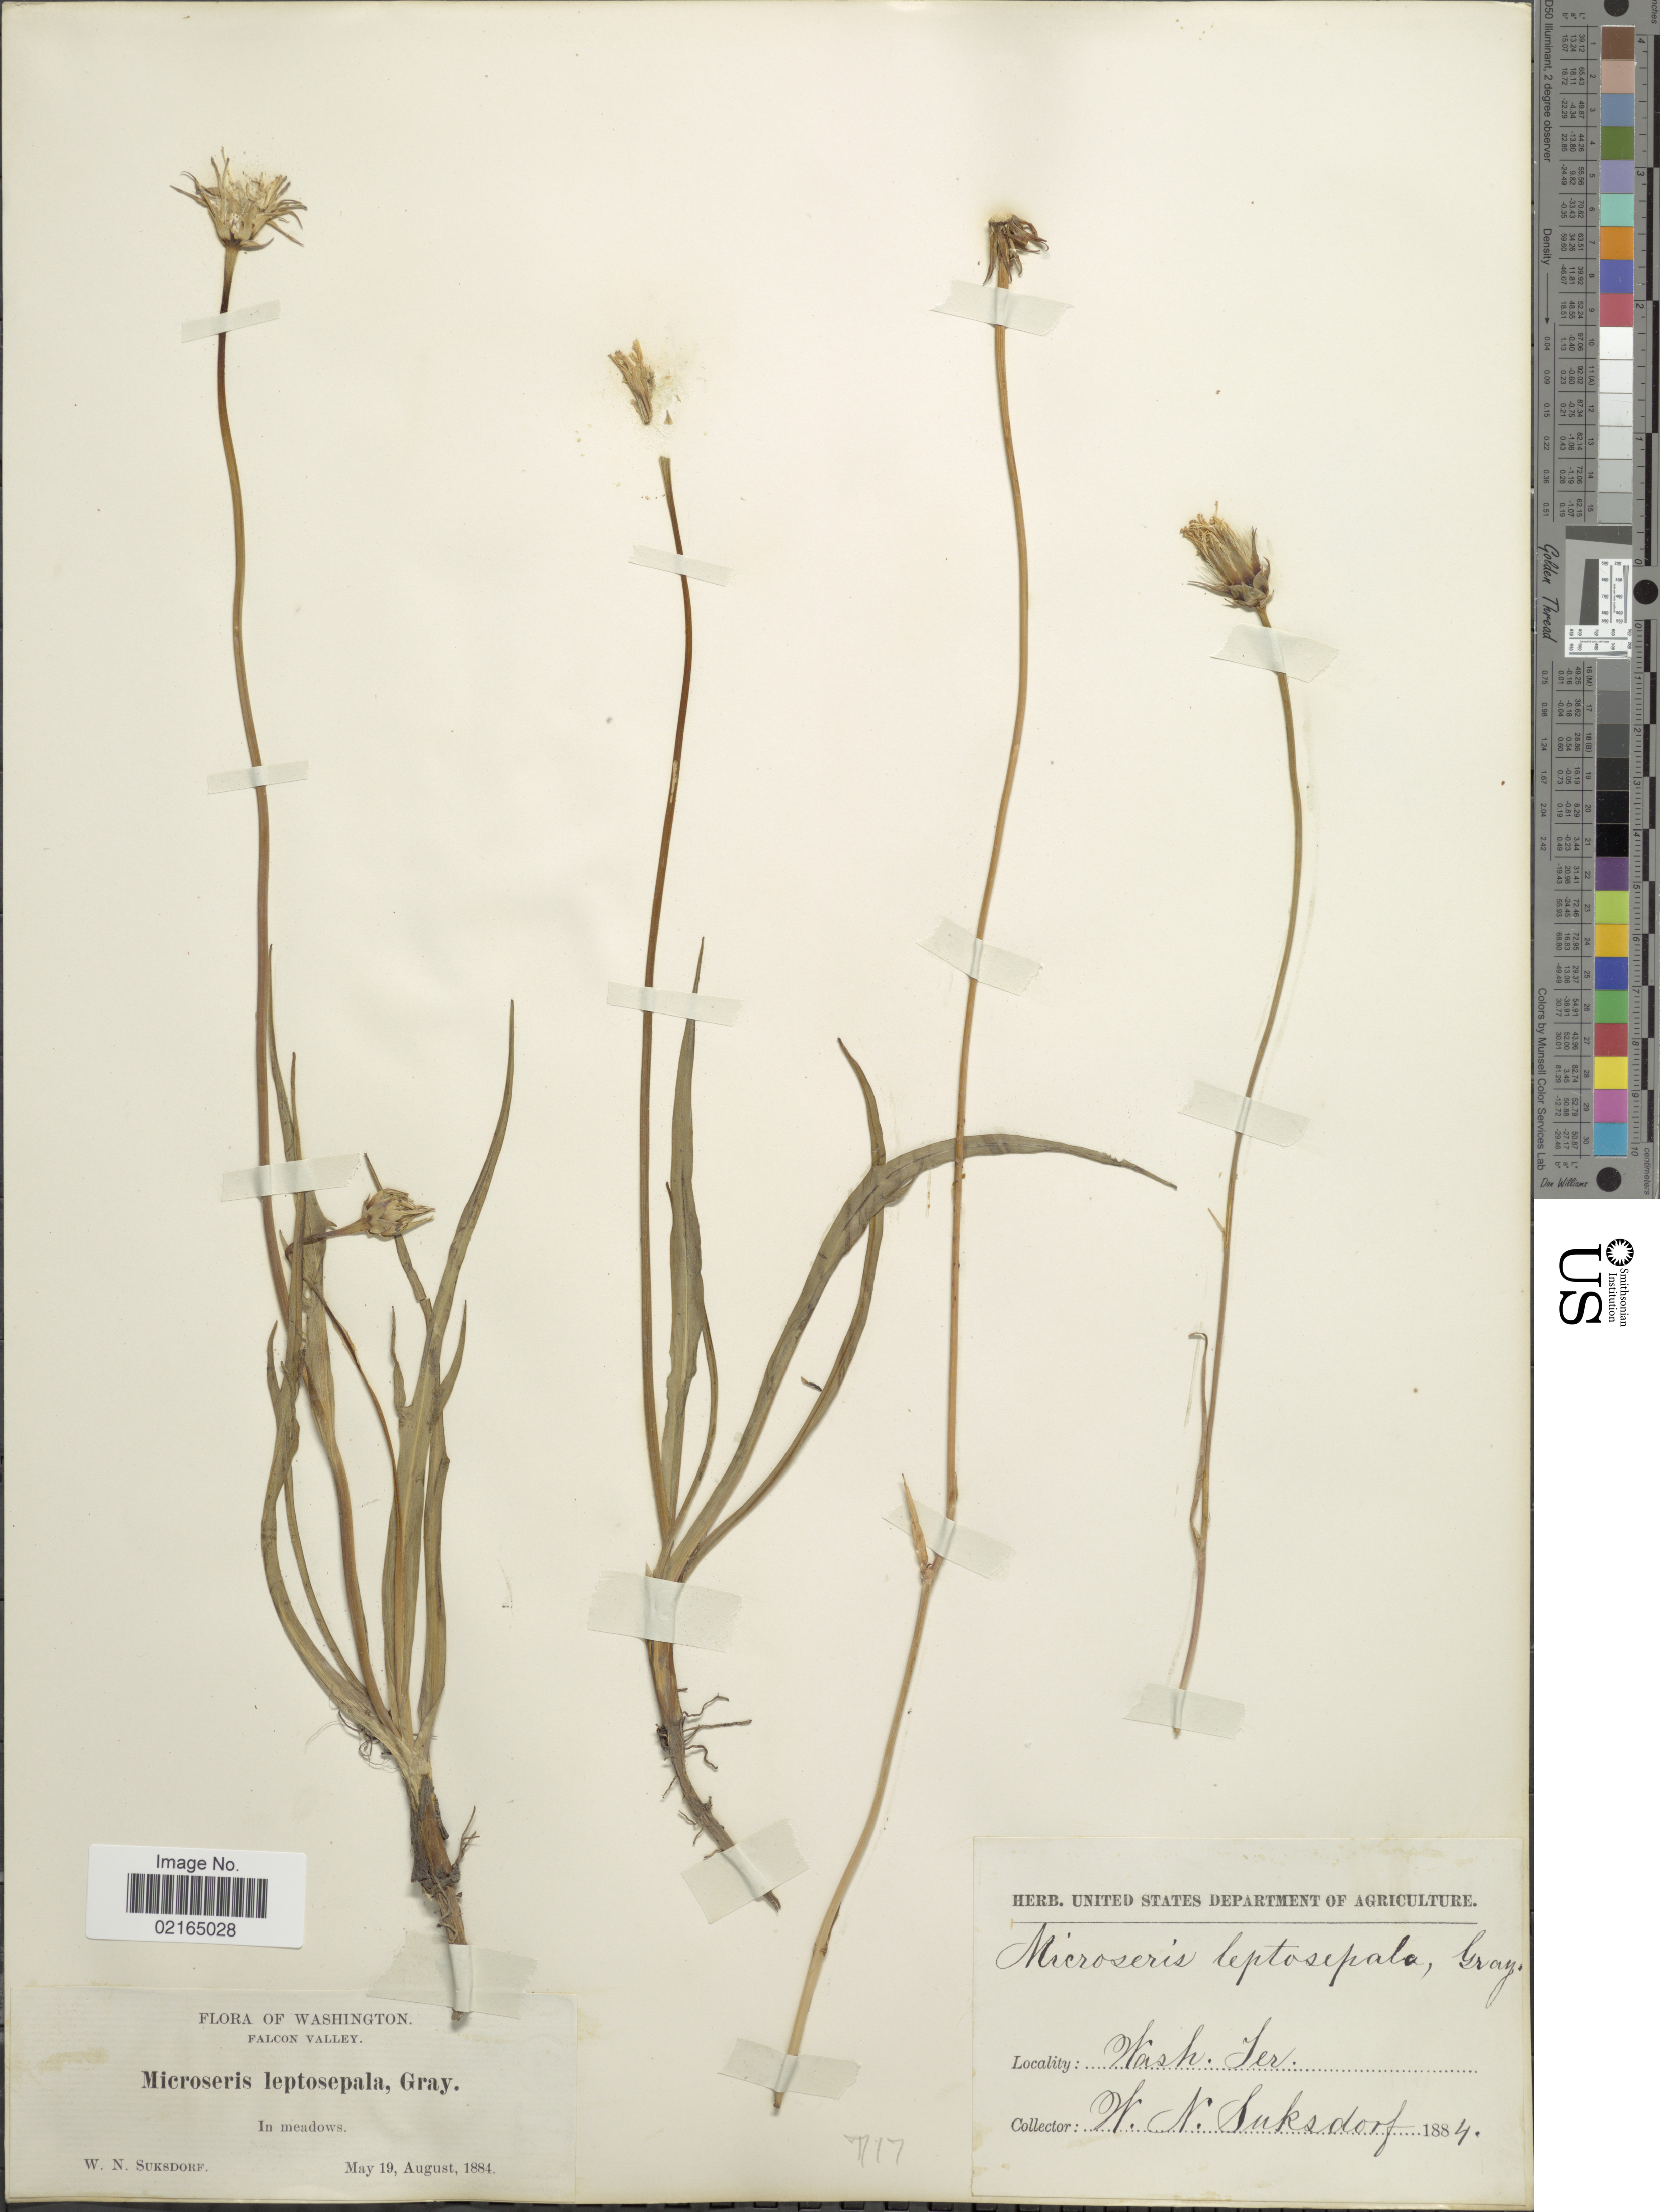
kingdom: Plantae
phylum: Tracheophyta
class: Magnoliopsida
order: Asterales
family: Asteraceae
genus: Microseris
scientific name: Microseris laciniata subsp. leptosepala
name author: (Nutt.) K.L. Chambers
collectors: W. N. Suksdorf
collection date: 1884-05-19/1884-08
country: United States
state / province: Washington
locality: Falcons Valley, in meadows.